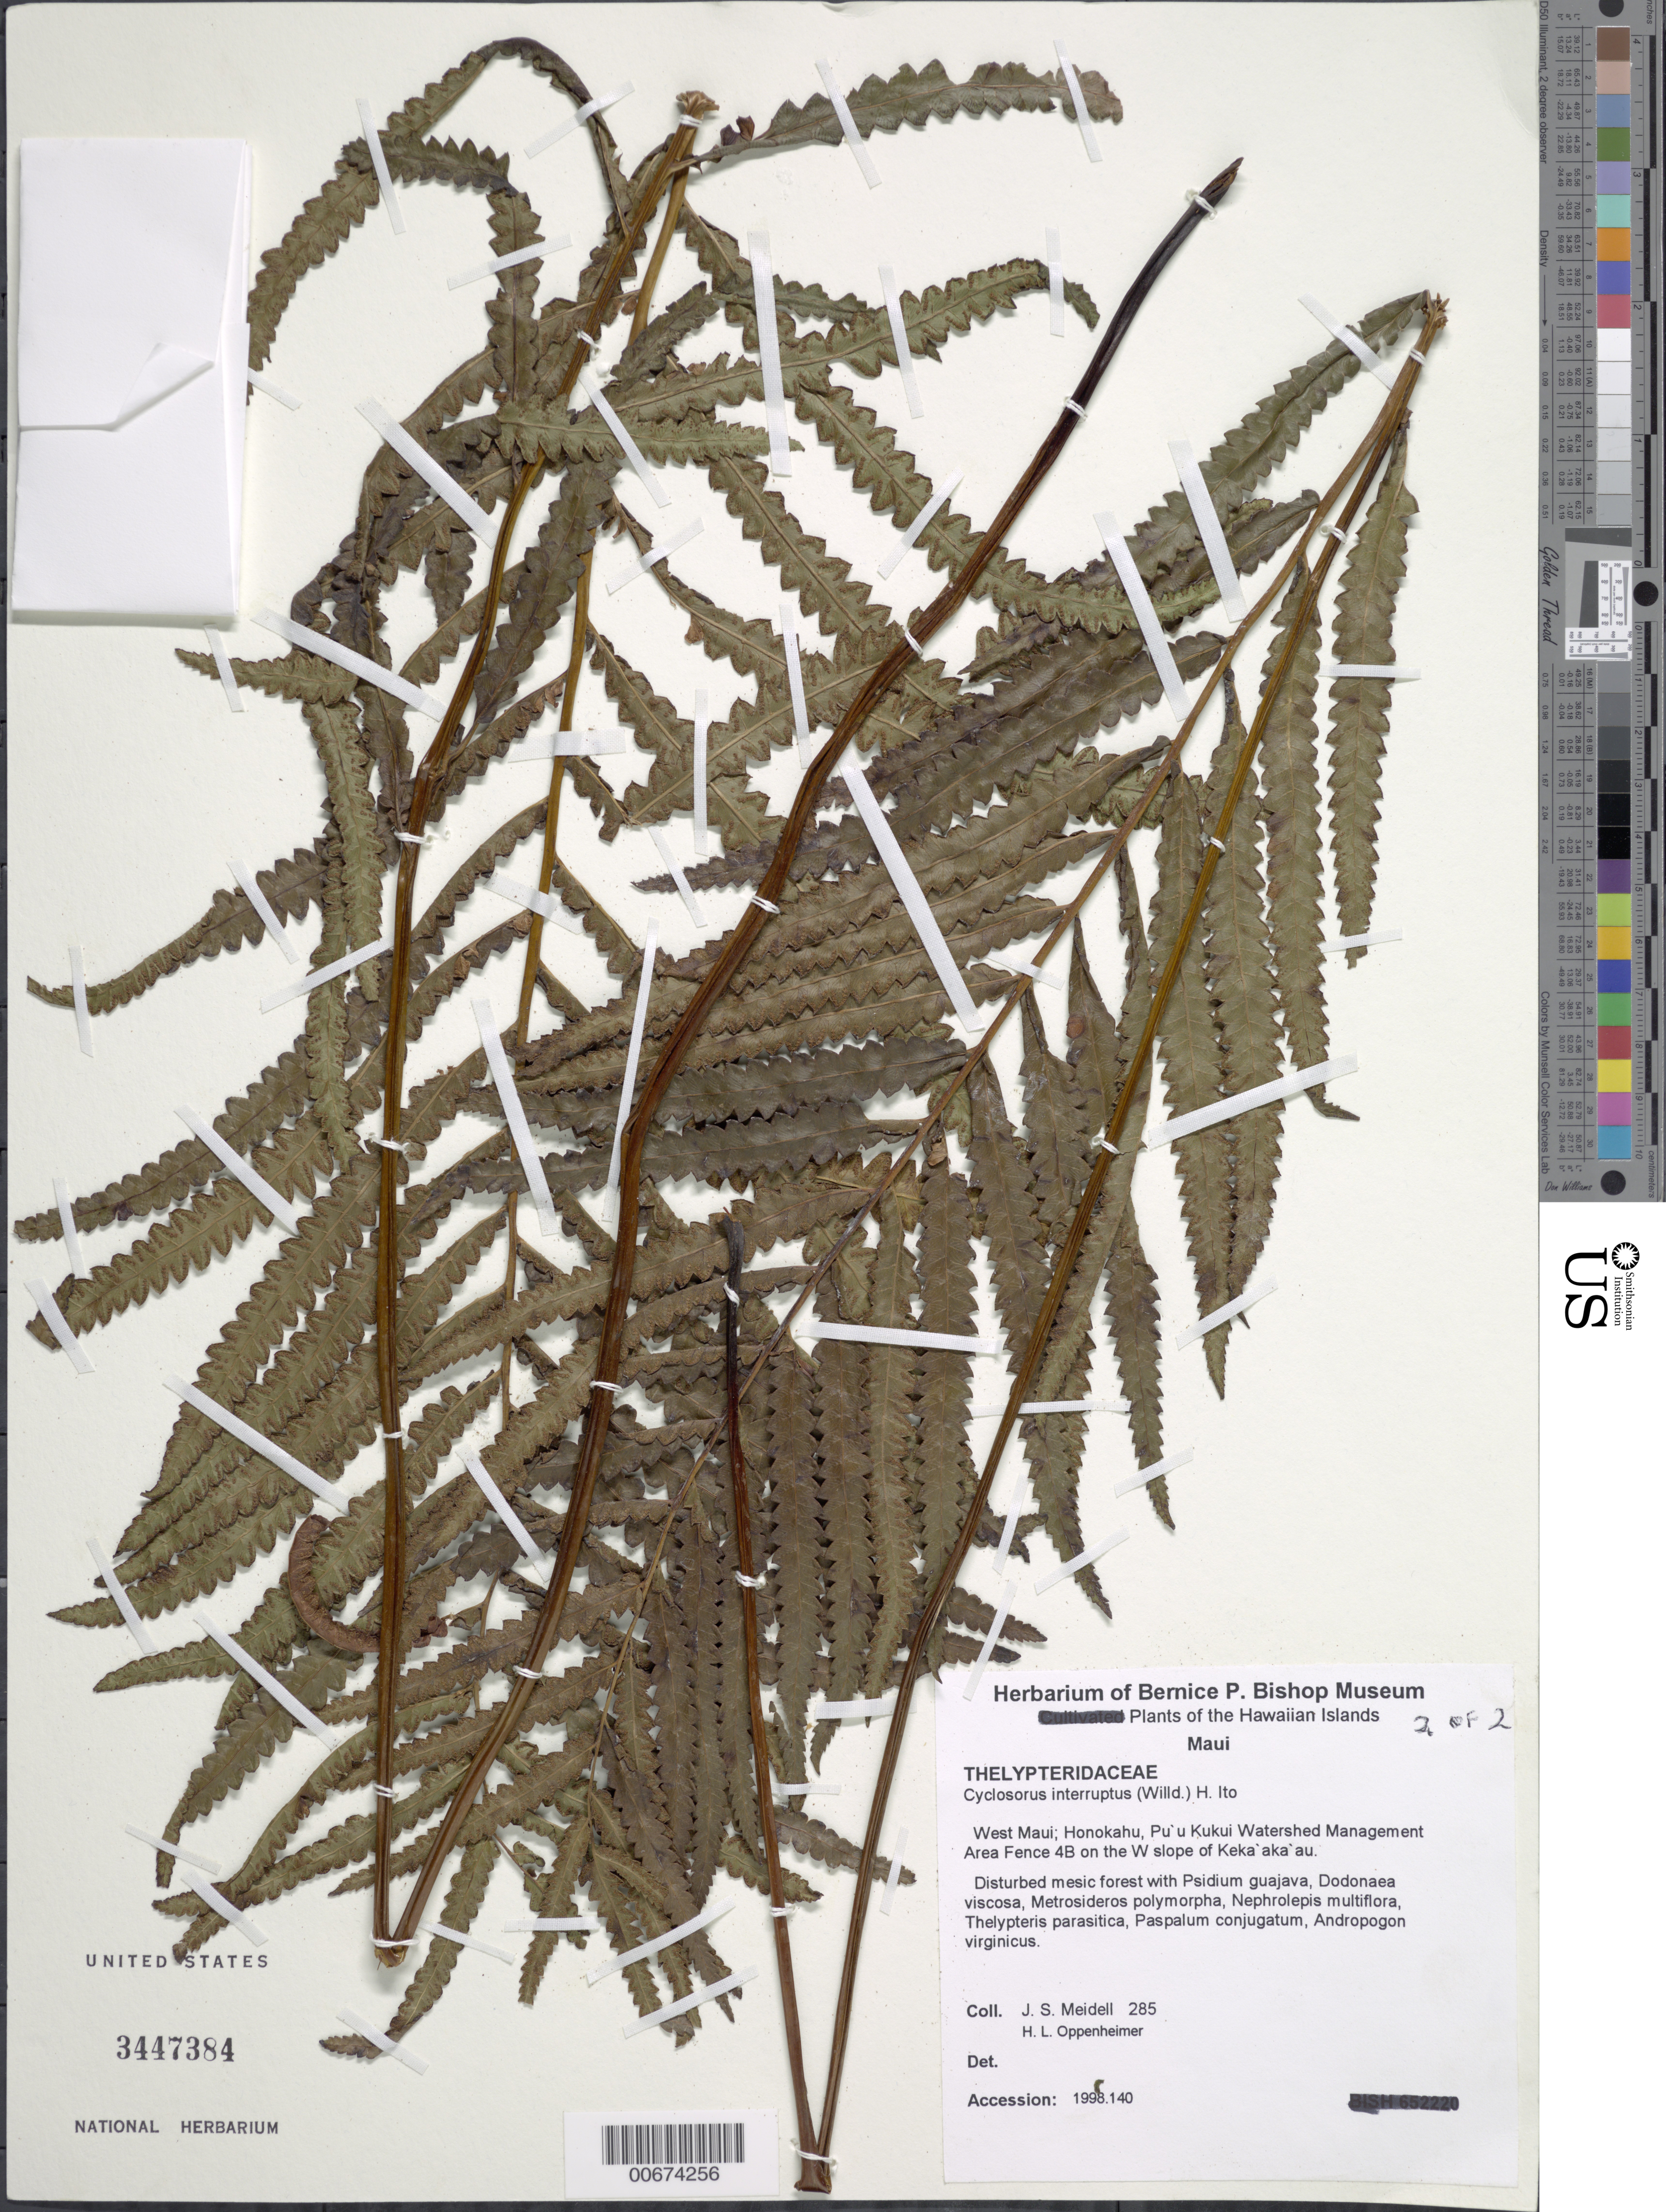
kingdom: Plantae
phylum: Tracheophyta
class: Polypodiopsida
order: Polypodiales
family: Thelypteridaceae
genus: Cyclosorus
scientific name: Cyclosorus interruptus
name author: (Willd.) H. Itô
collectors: J. Meidell & H. L. Oppenheimer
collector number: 285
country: United States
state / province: Hawaii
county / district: Maui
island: Maui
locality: W Maui; Honokahu, Pu'u Kukui Watershed Management Area fence 4B on the W slope of Keka'aka'au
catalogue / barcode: US 3447384